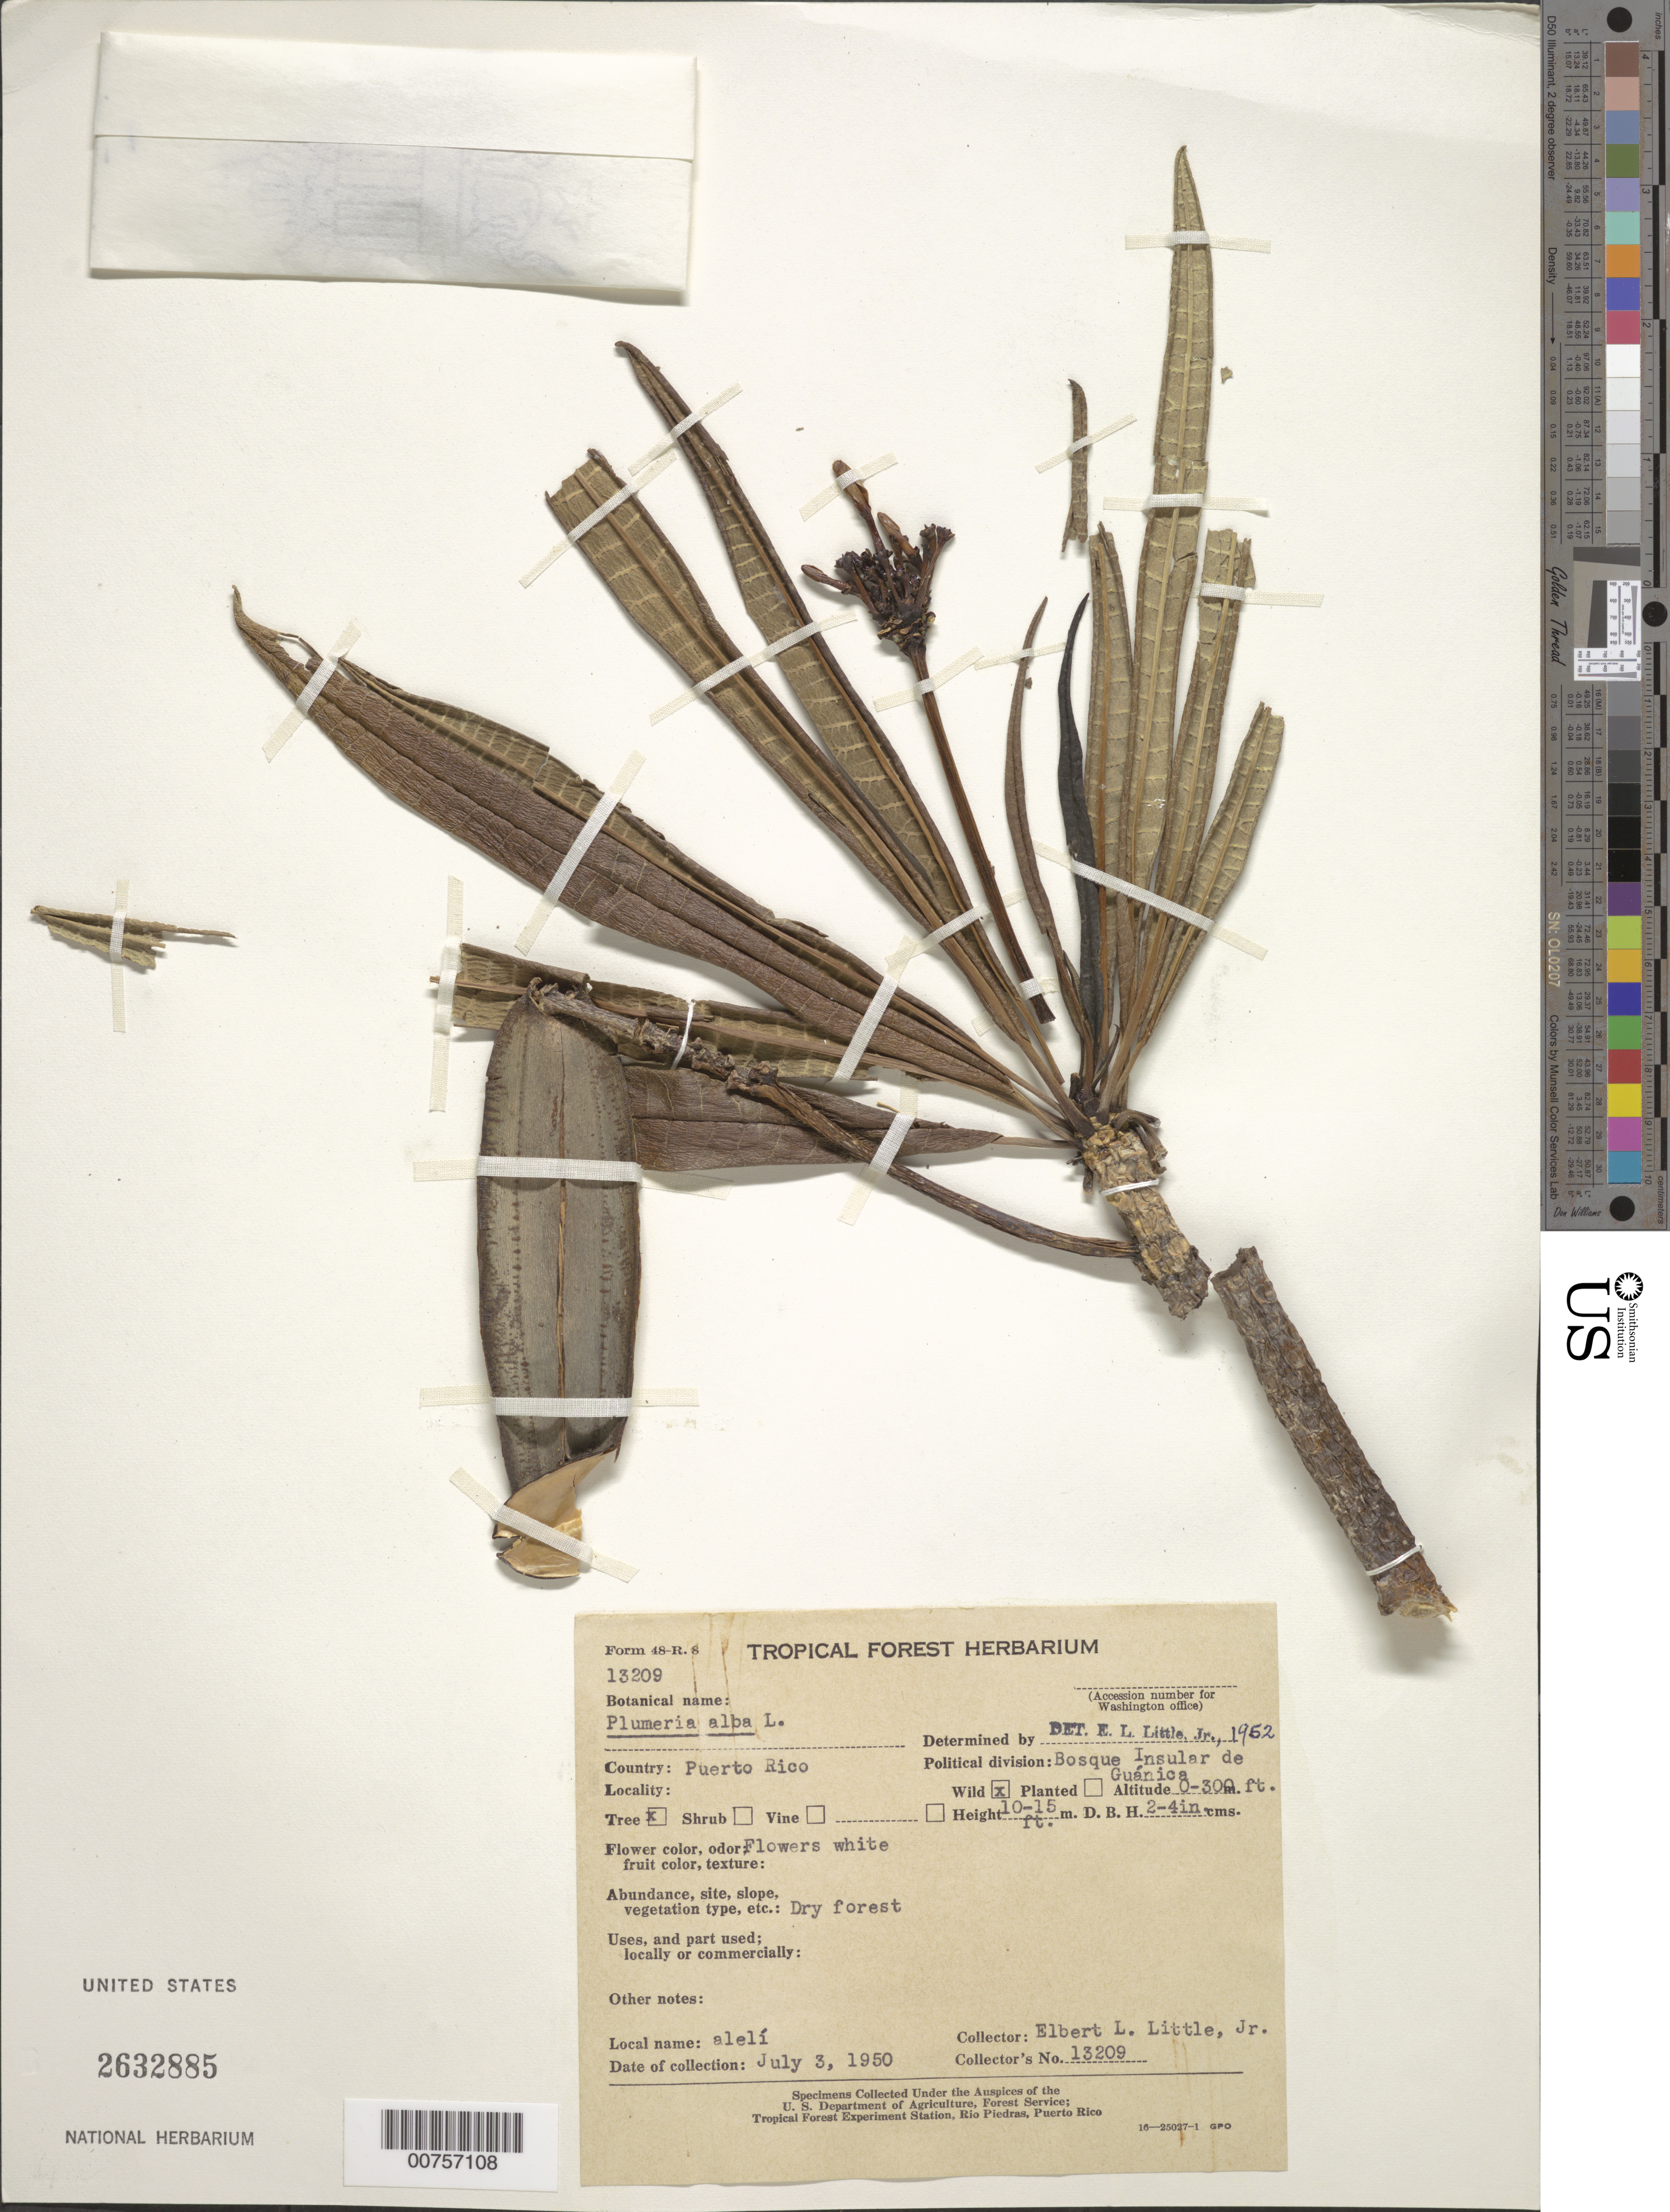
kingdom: Plantae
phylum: Tracheophyta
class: Magnoliopsida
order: Gentianales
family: Apocynaceae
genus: Plumeria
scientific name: Plumeria alba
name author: L.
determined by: Little, Elbert L., Jr., (FSSR), United States Department of Agriculture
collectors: E. L. Little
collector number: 13209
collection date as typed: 03 Jul 1950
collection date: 1950-07-03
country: Puerto Rico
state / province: Guánica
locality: Bosque Insular de Guánica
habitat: Dry forest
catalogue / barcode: US 2632885